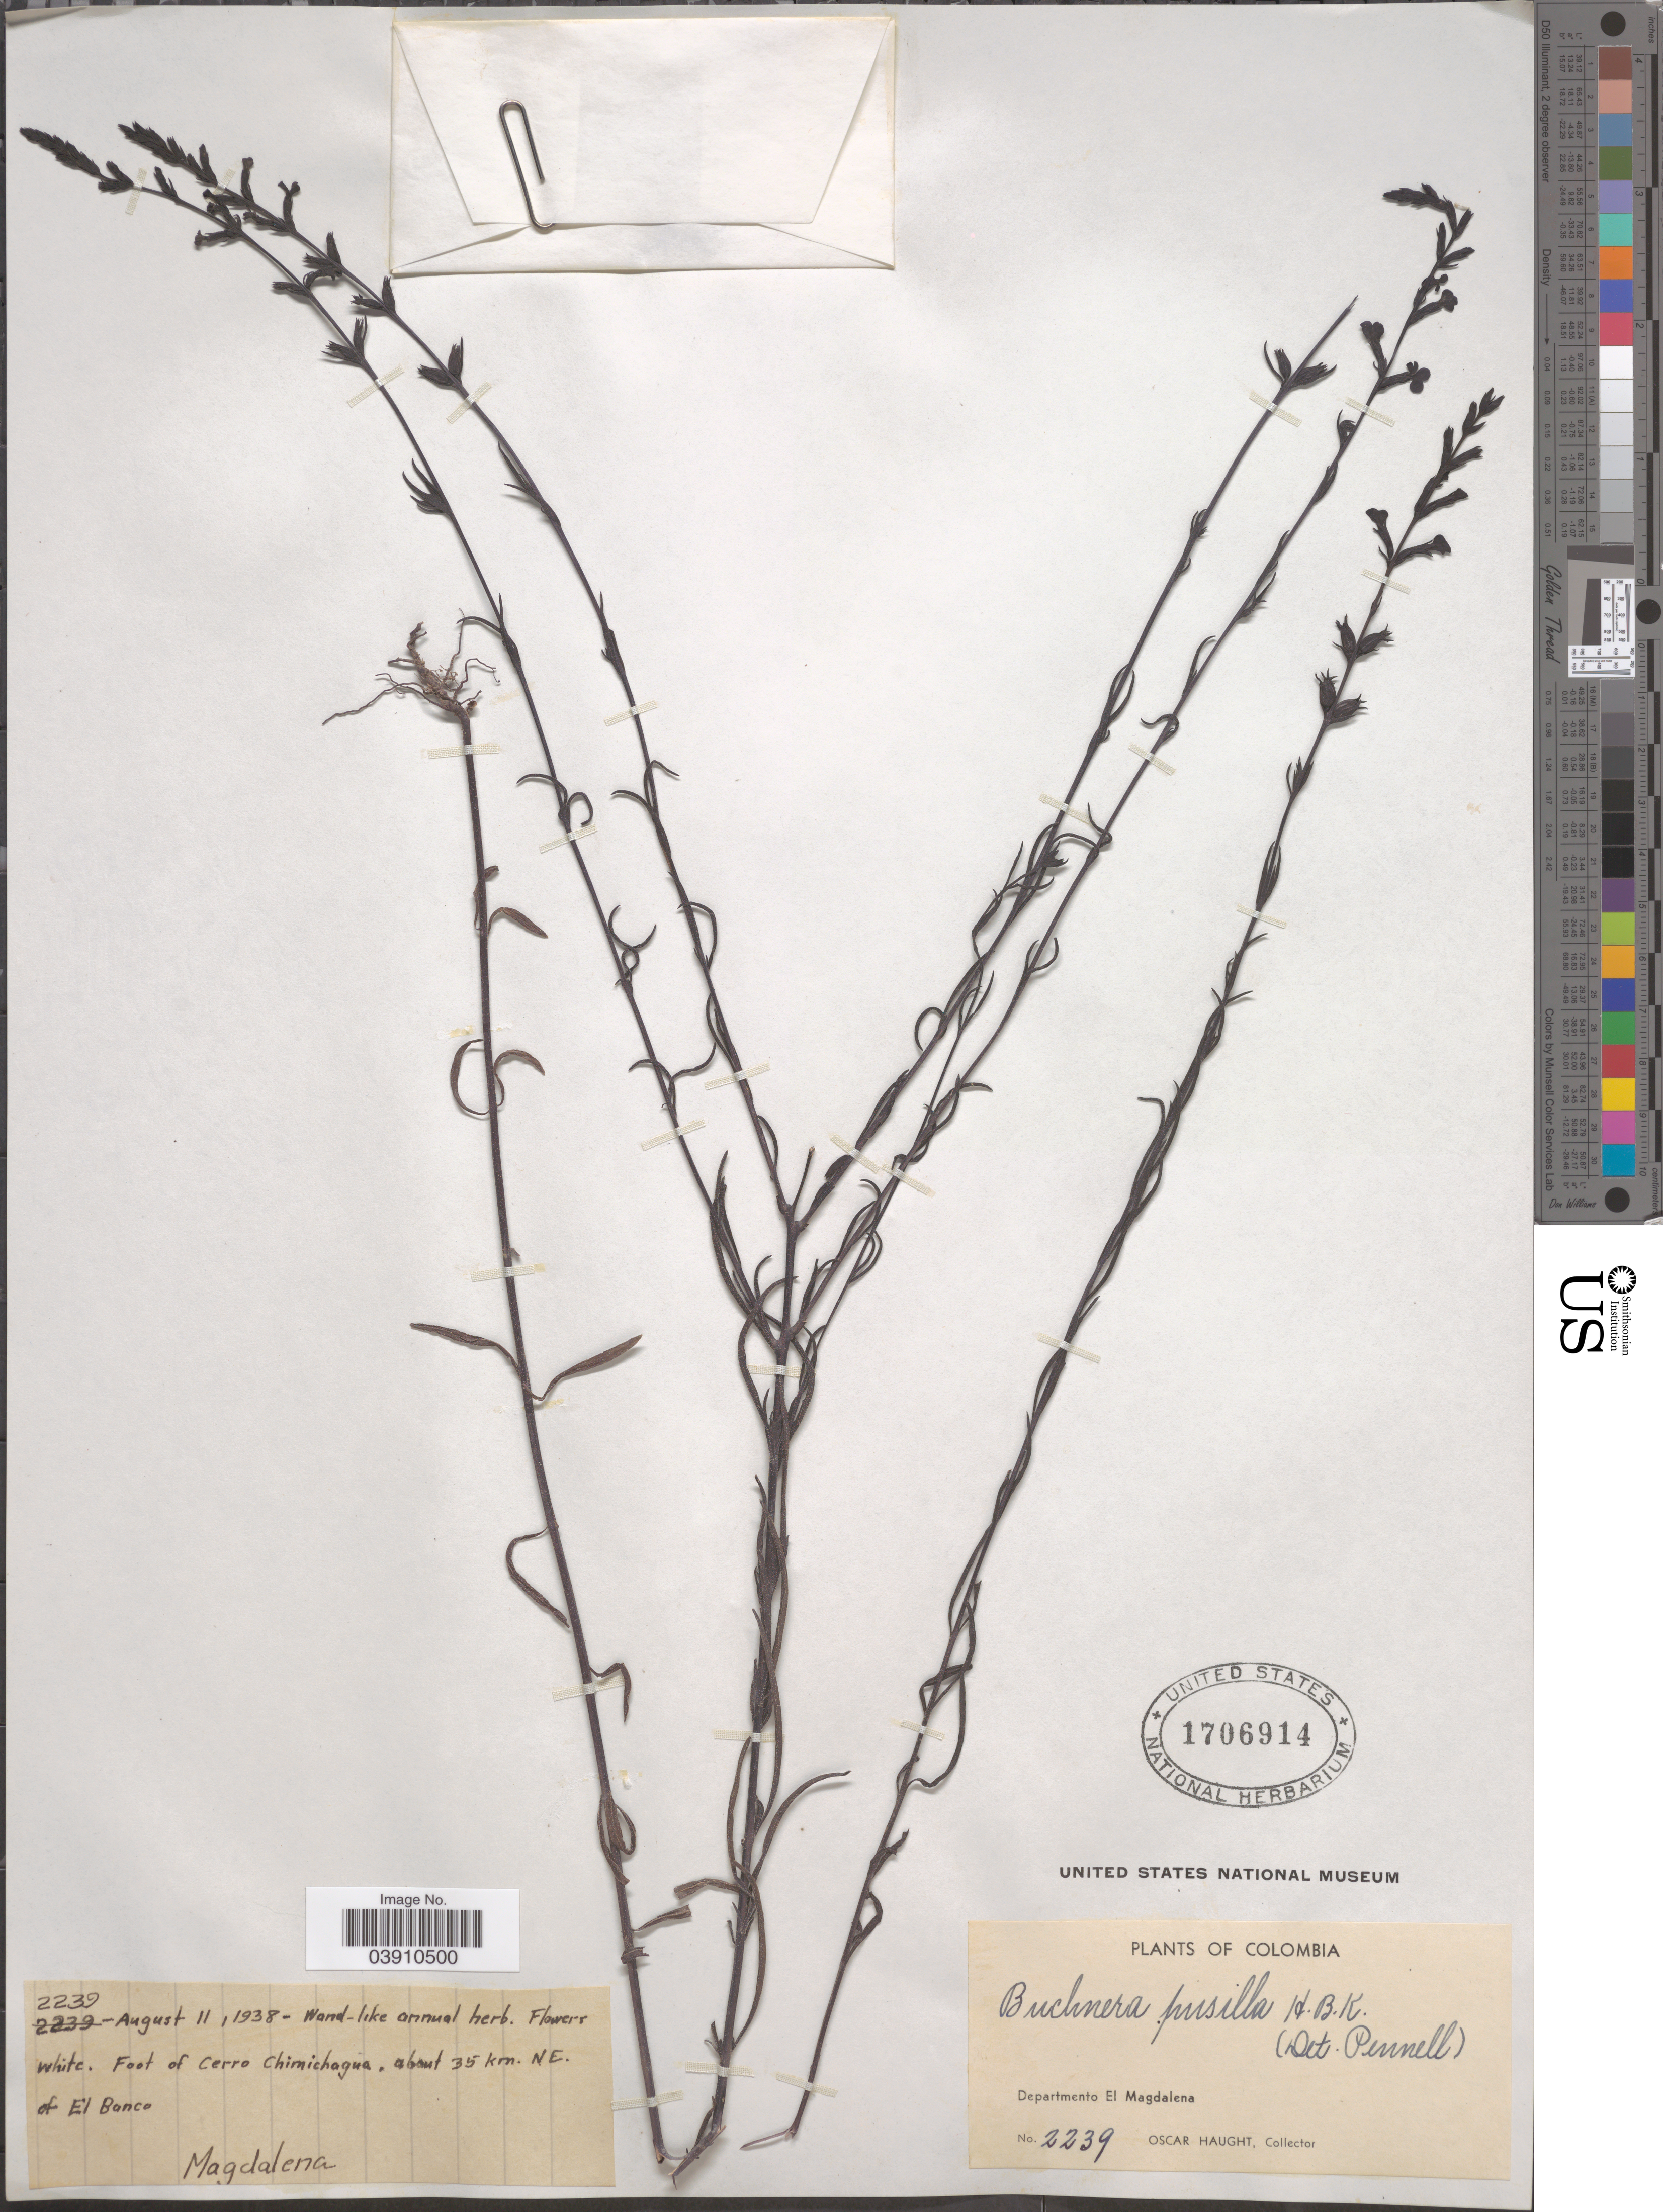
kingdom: Plantae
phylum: Tracheophyta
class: Magnoliopsida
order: Lamiales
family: Orobanchaceae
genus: Buchnera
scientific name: Buchnera pusilla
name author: Kunth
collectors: O. L. Haught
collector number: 2239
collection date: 1938-08-11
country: Colombia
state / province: Magdalena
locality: Foot of Cerro Chimichagua, about 35 km. NE. of El Banco. Departmento El Magdalena.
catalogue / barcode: US 1706914